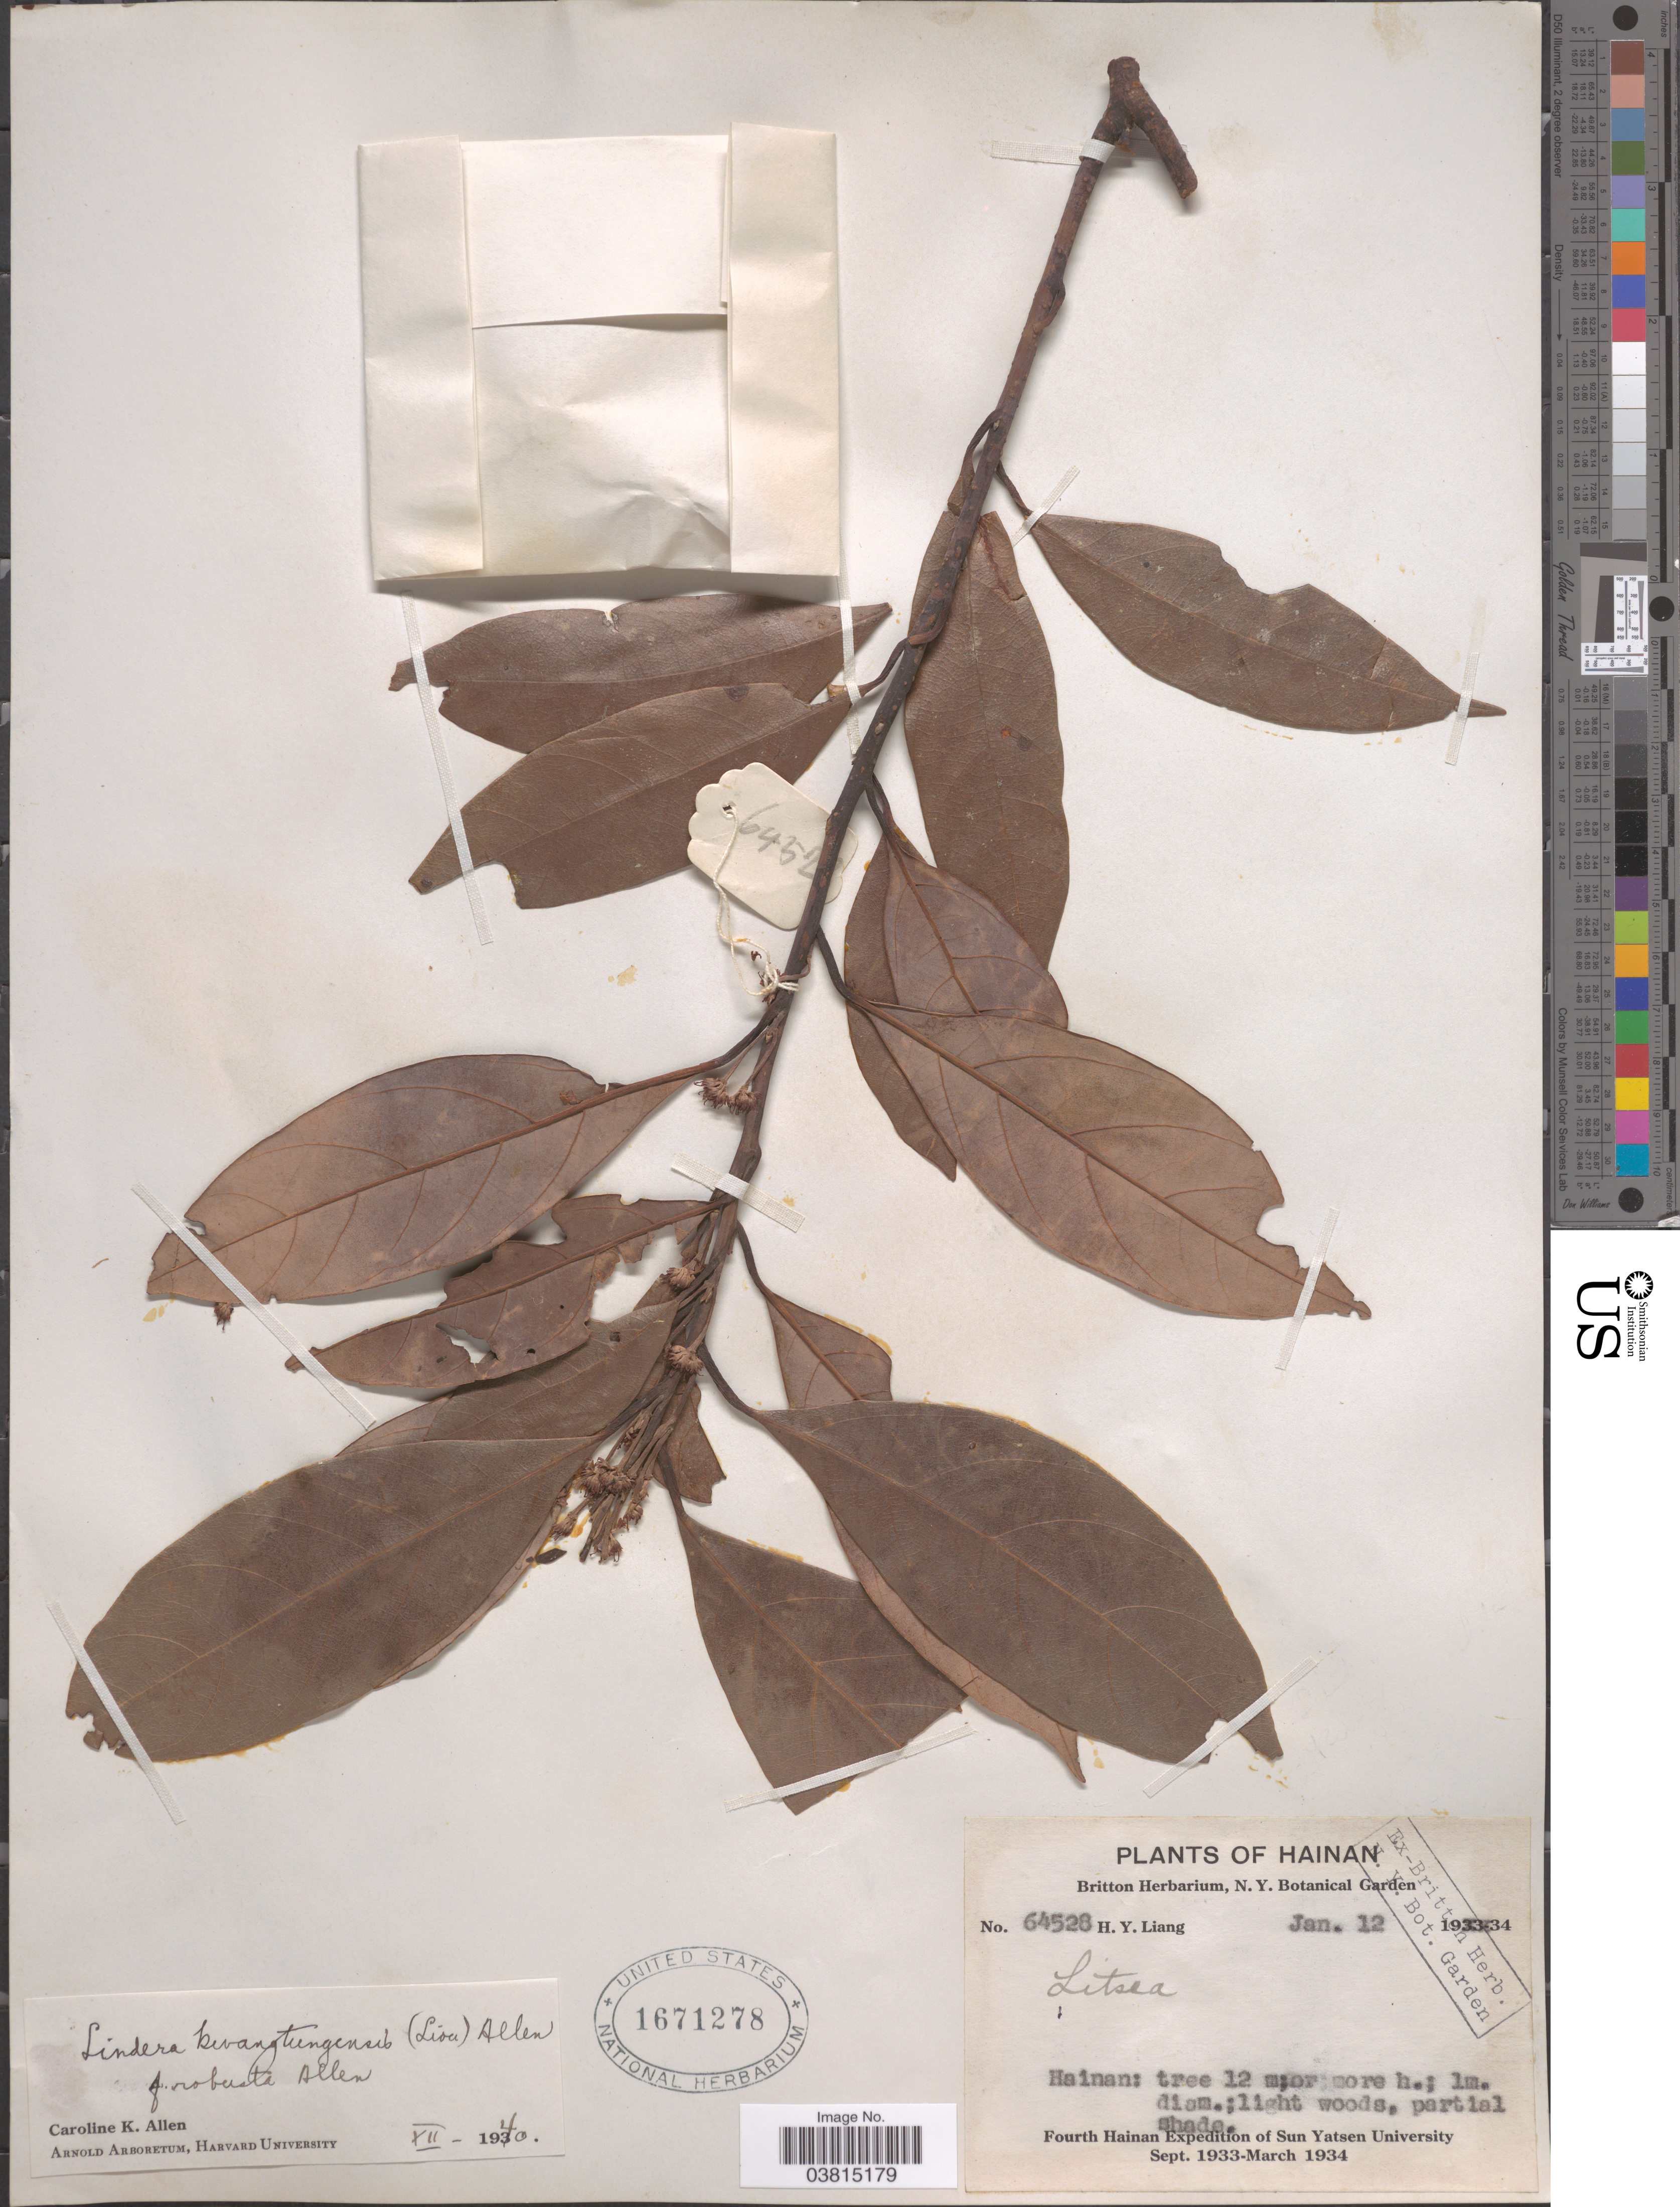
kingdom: Plantae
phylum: Tracheophyta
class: Magnoliopsida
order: Laurales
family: Lauraceae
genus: Lindera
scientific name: Lindera kwangtungensis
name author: (Liou) C.K. Allen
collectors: H. Y. Liang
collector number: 64528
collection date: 1934-01-12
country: China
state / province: Hainan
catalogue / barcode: US 1671278